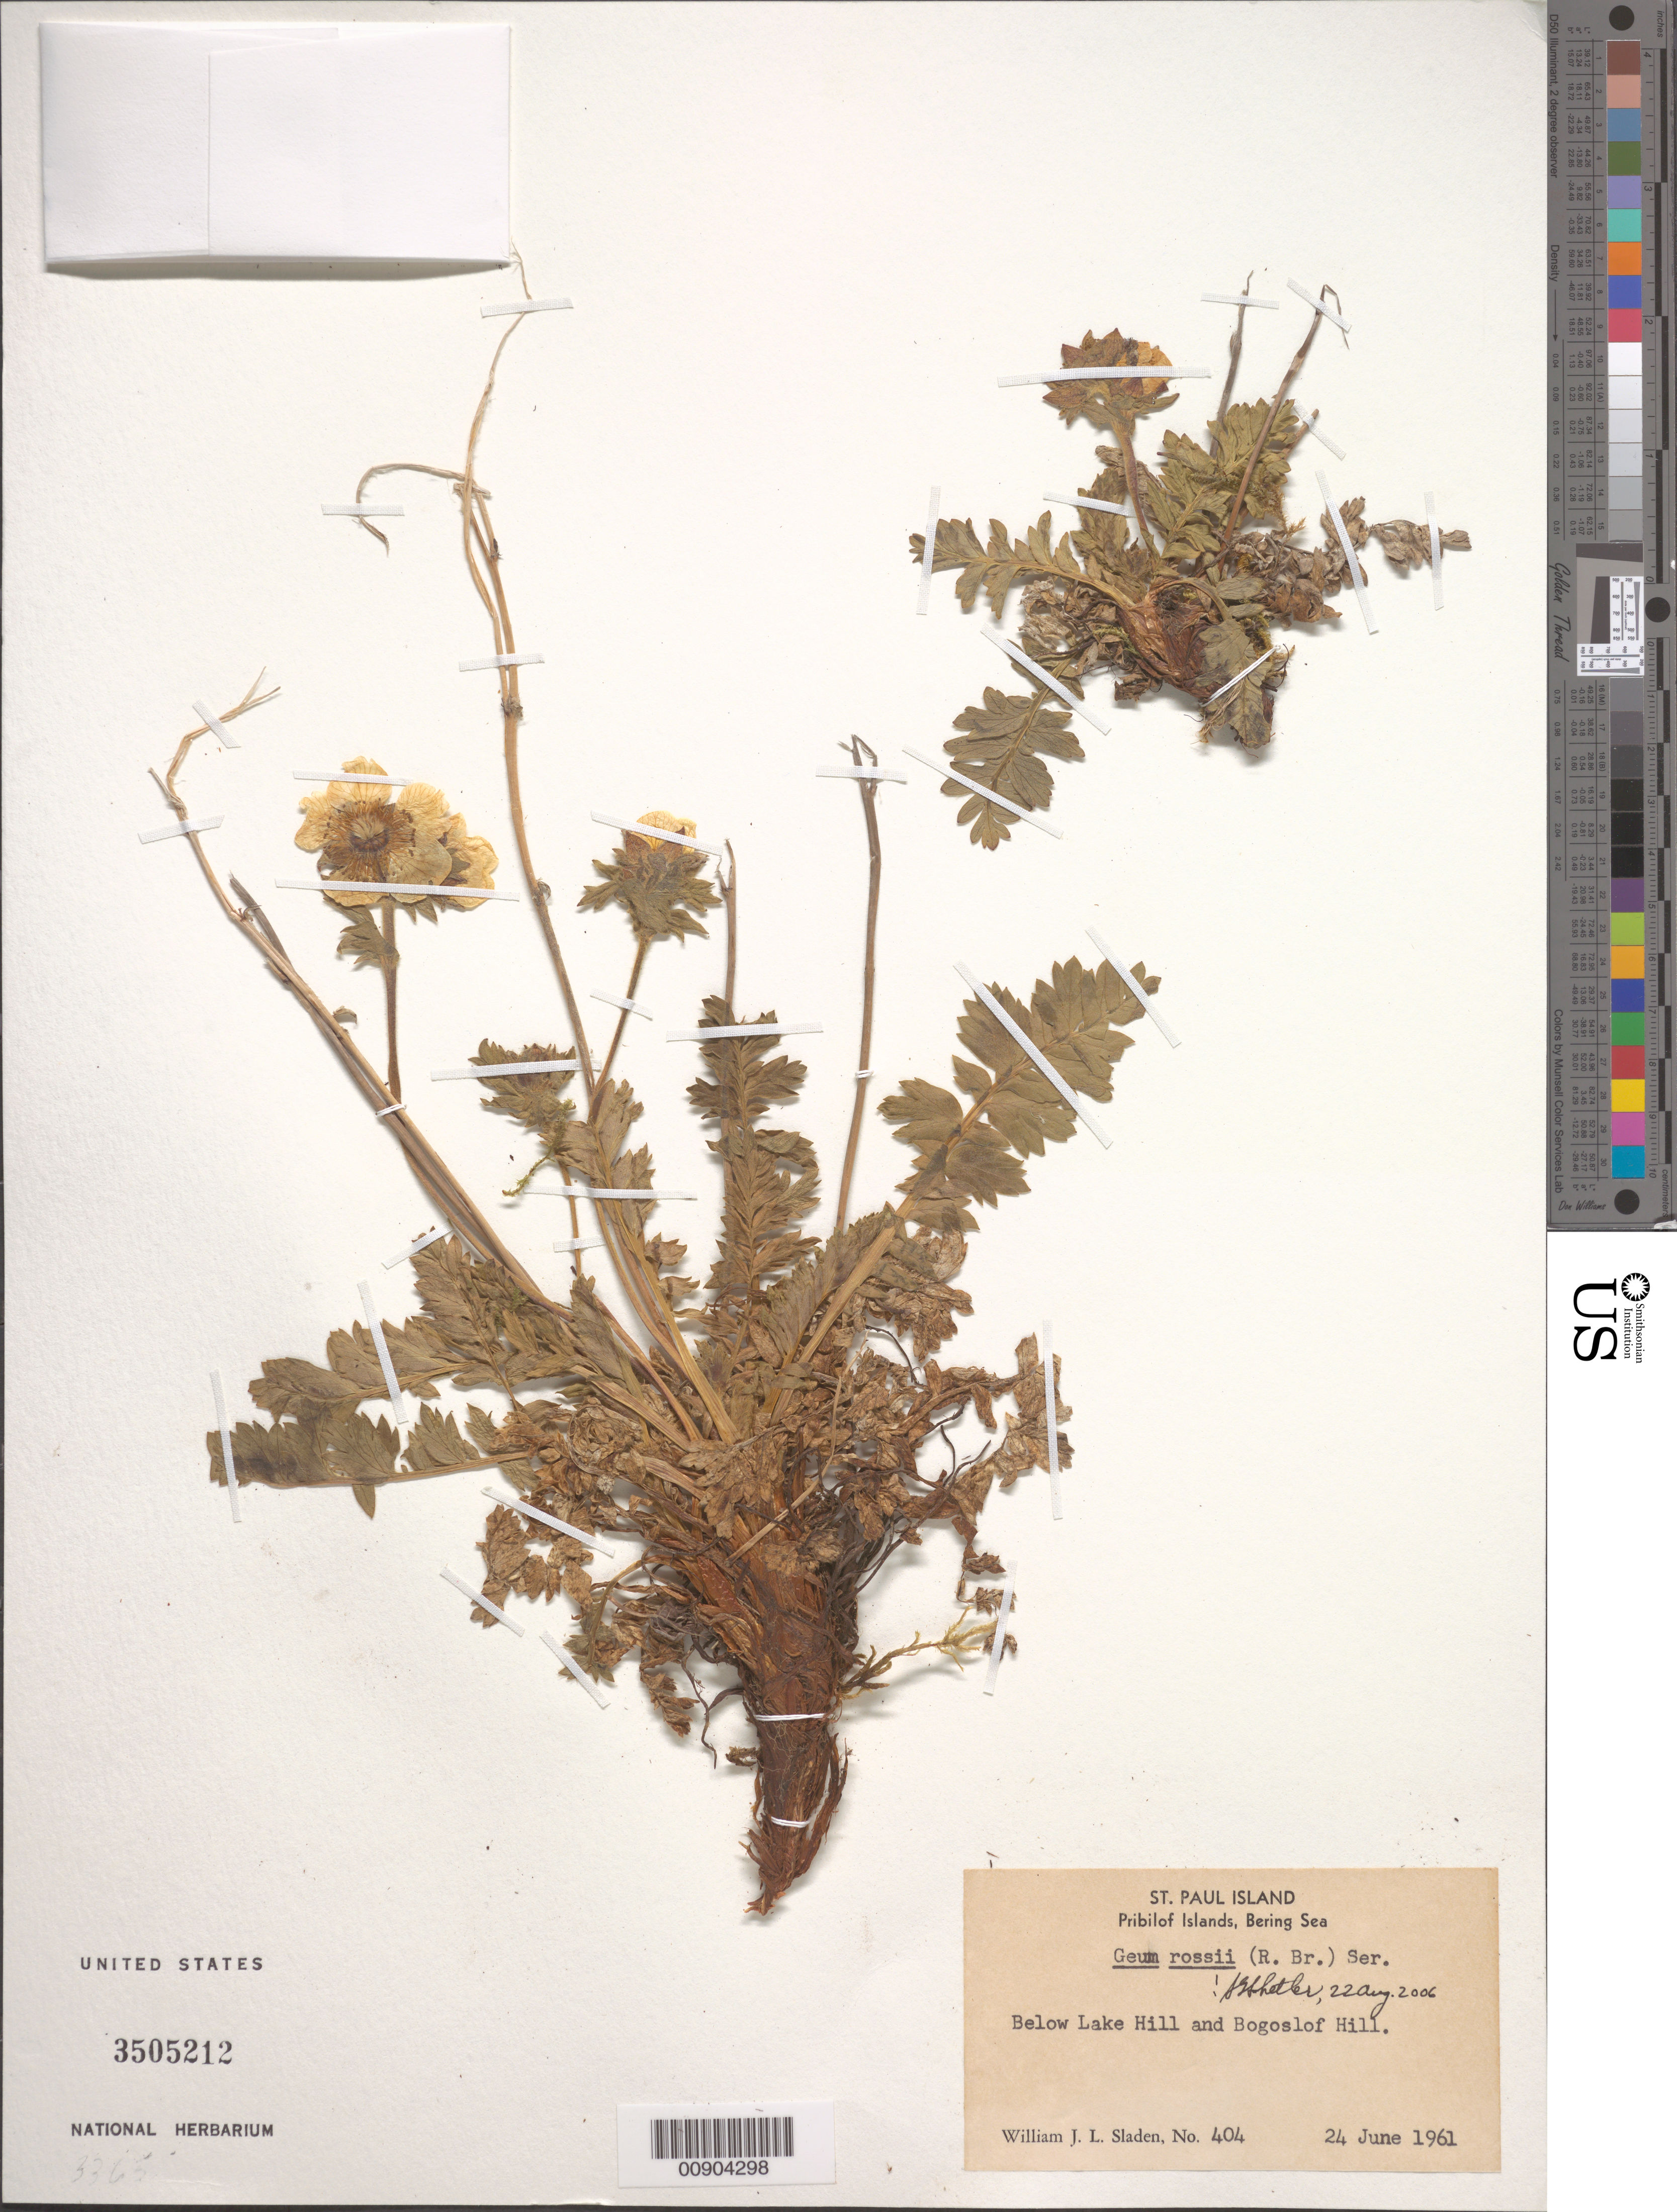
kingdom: Plantae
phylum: Tracheophyta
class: Magnoliopsida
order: Rosales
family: Rosaceae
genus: Geum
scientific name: Geum rossii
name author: (R. Br.) Ser.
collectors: W. Sladen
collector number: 404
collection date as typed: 24 Jun 1961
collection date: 1961-06-24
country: United States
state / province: Alaska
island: St. Paul Island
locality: Below Lake Hill and Bogoslov Hill., Bering Sea, Pribilof Islands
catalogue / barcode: US 3505212